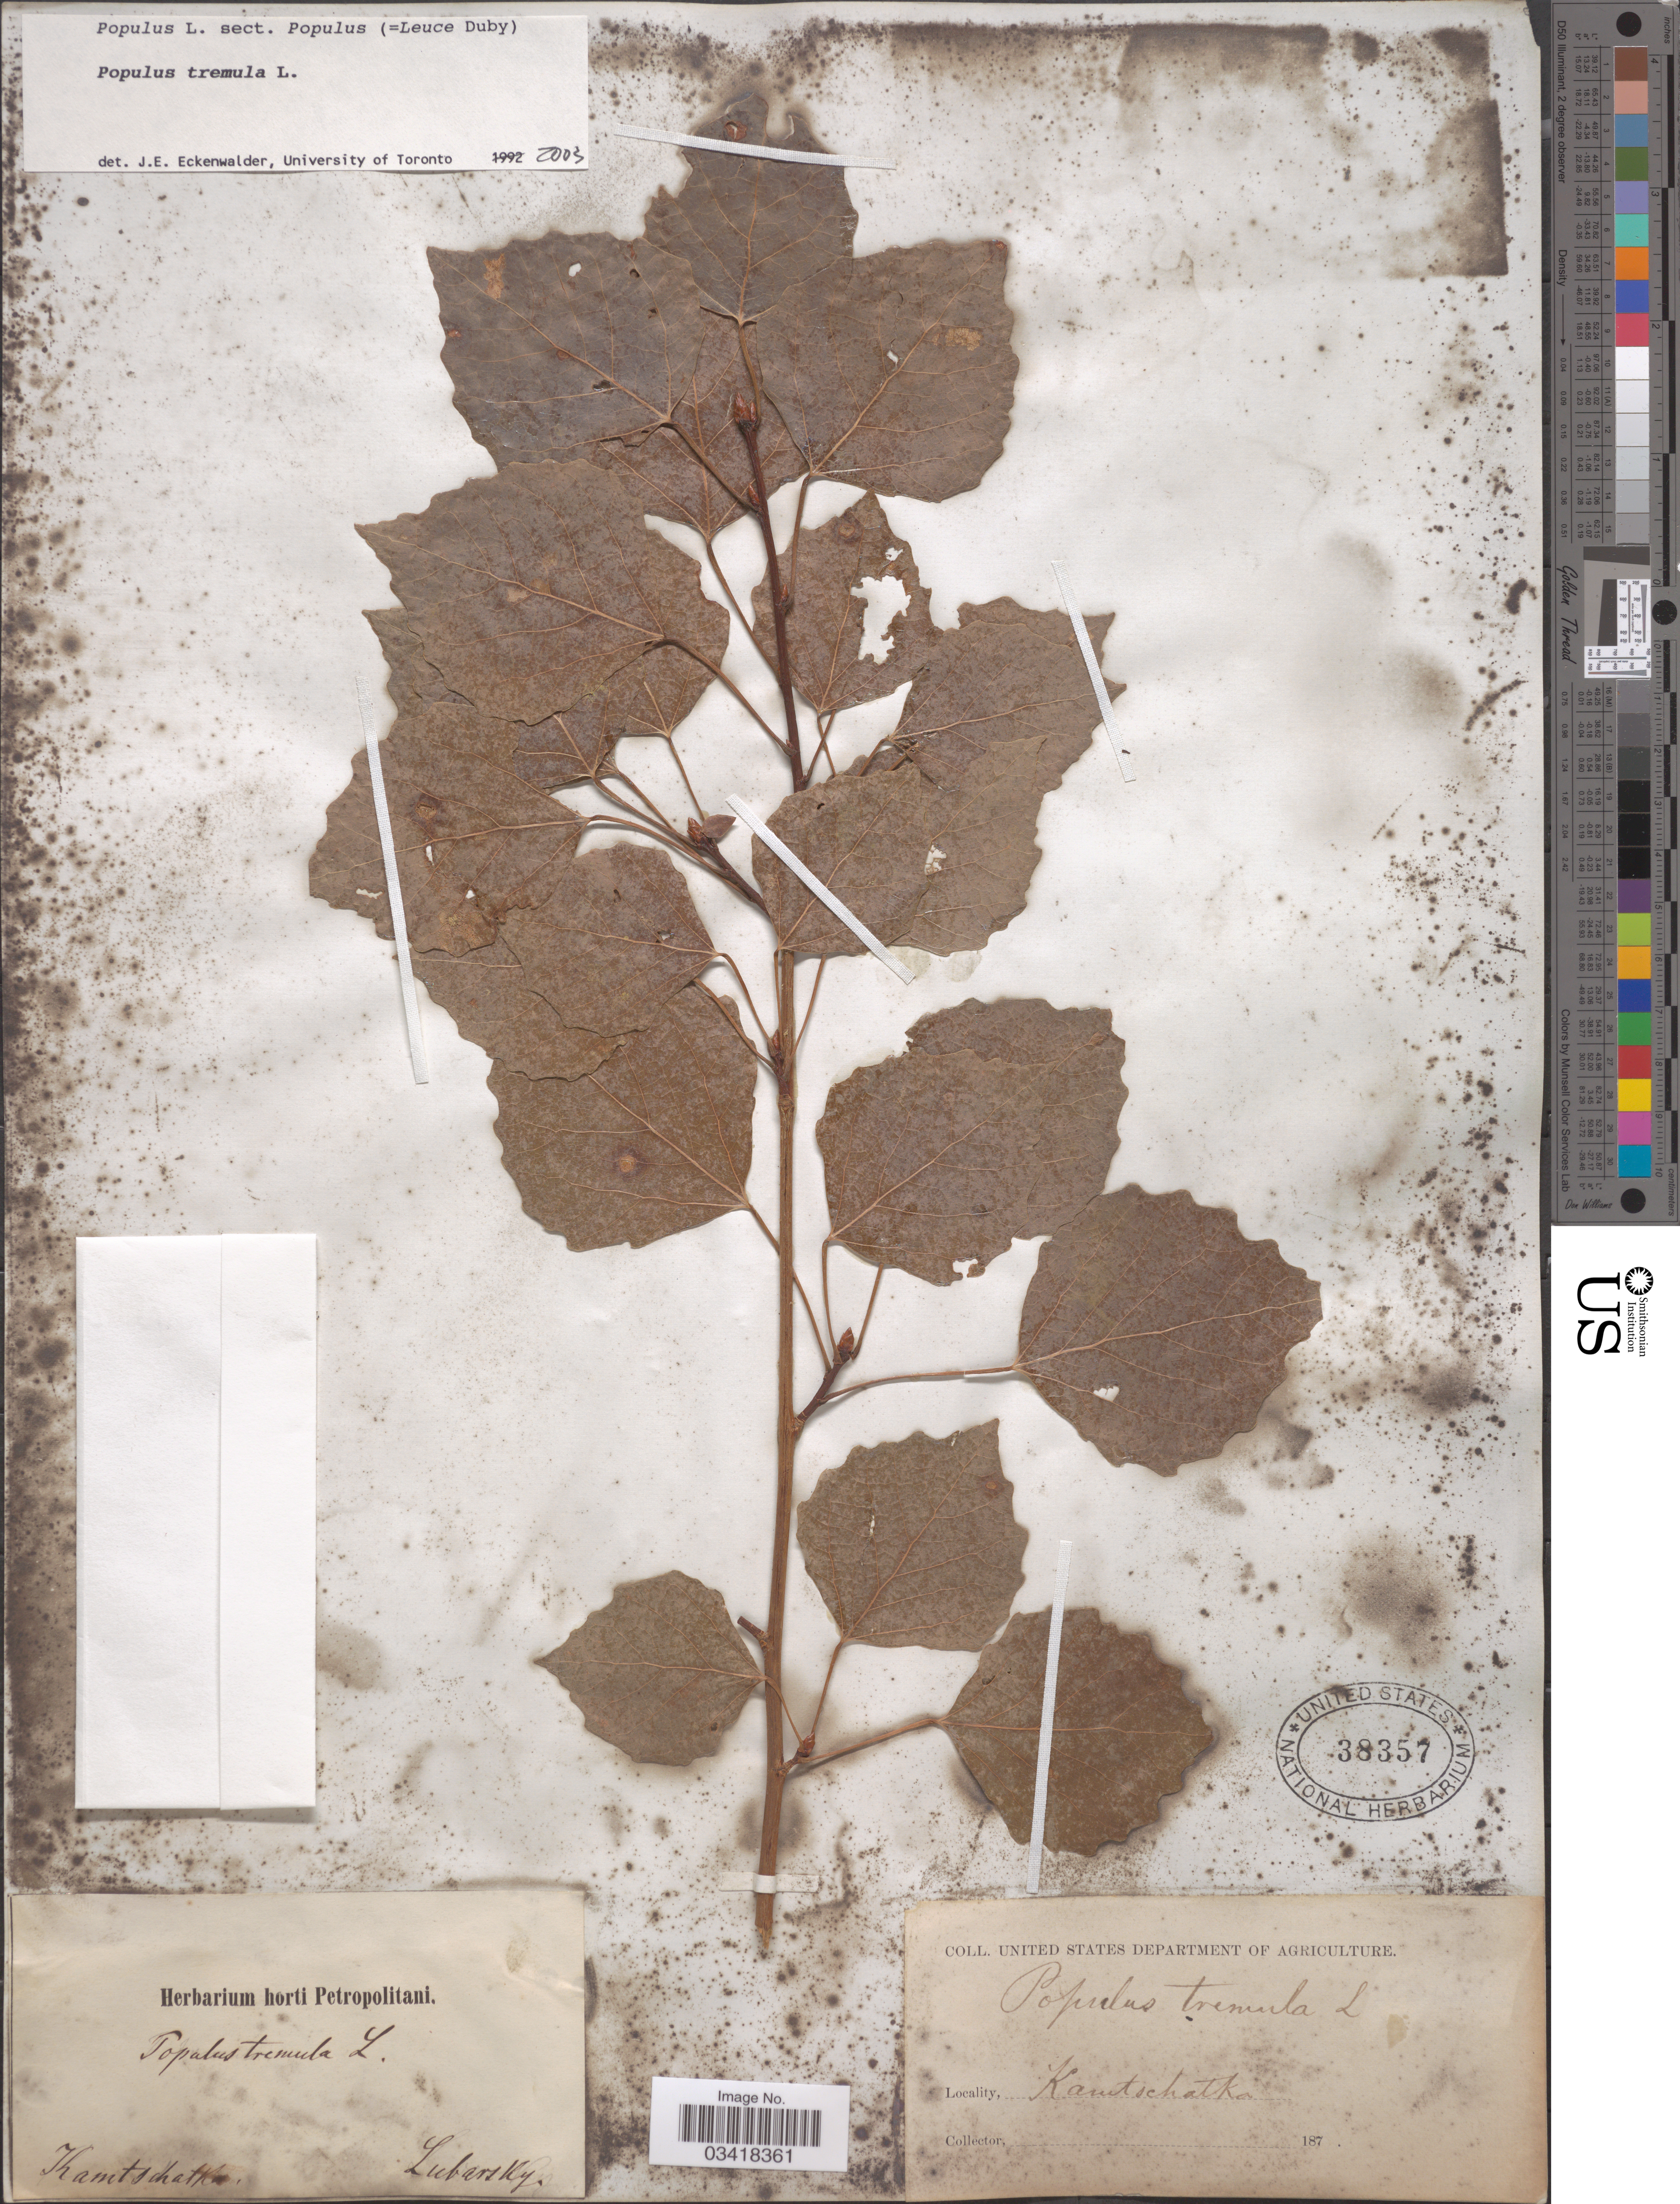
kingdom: Plantae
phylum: Tracheophyta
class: Magnoliopsida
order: Malpighiales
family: Salicaceae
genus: Populus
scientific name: Populus tremula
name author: L.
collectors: Lubarsky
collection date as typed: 187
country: Russian Federation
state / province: Kamchatka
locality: Kamtschatka.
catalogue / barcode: US 38357